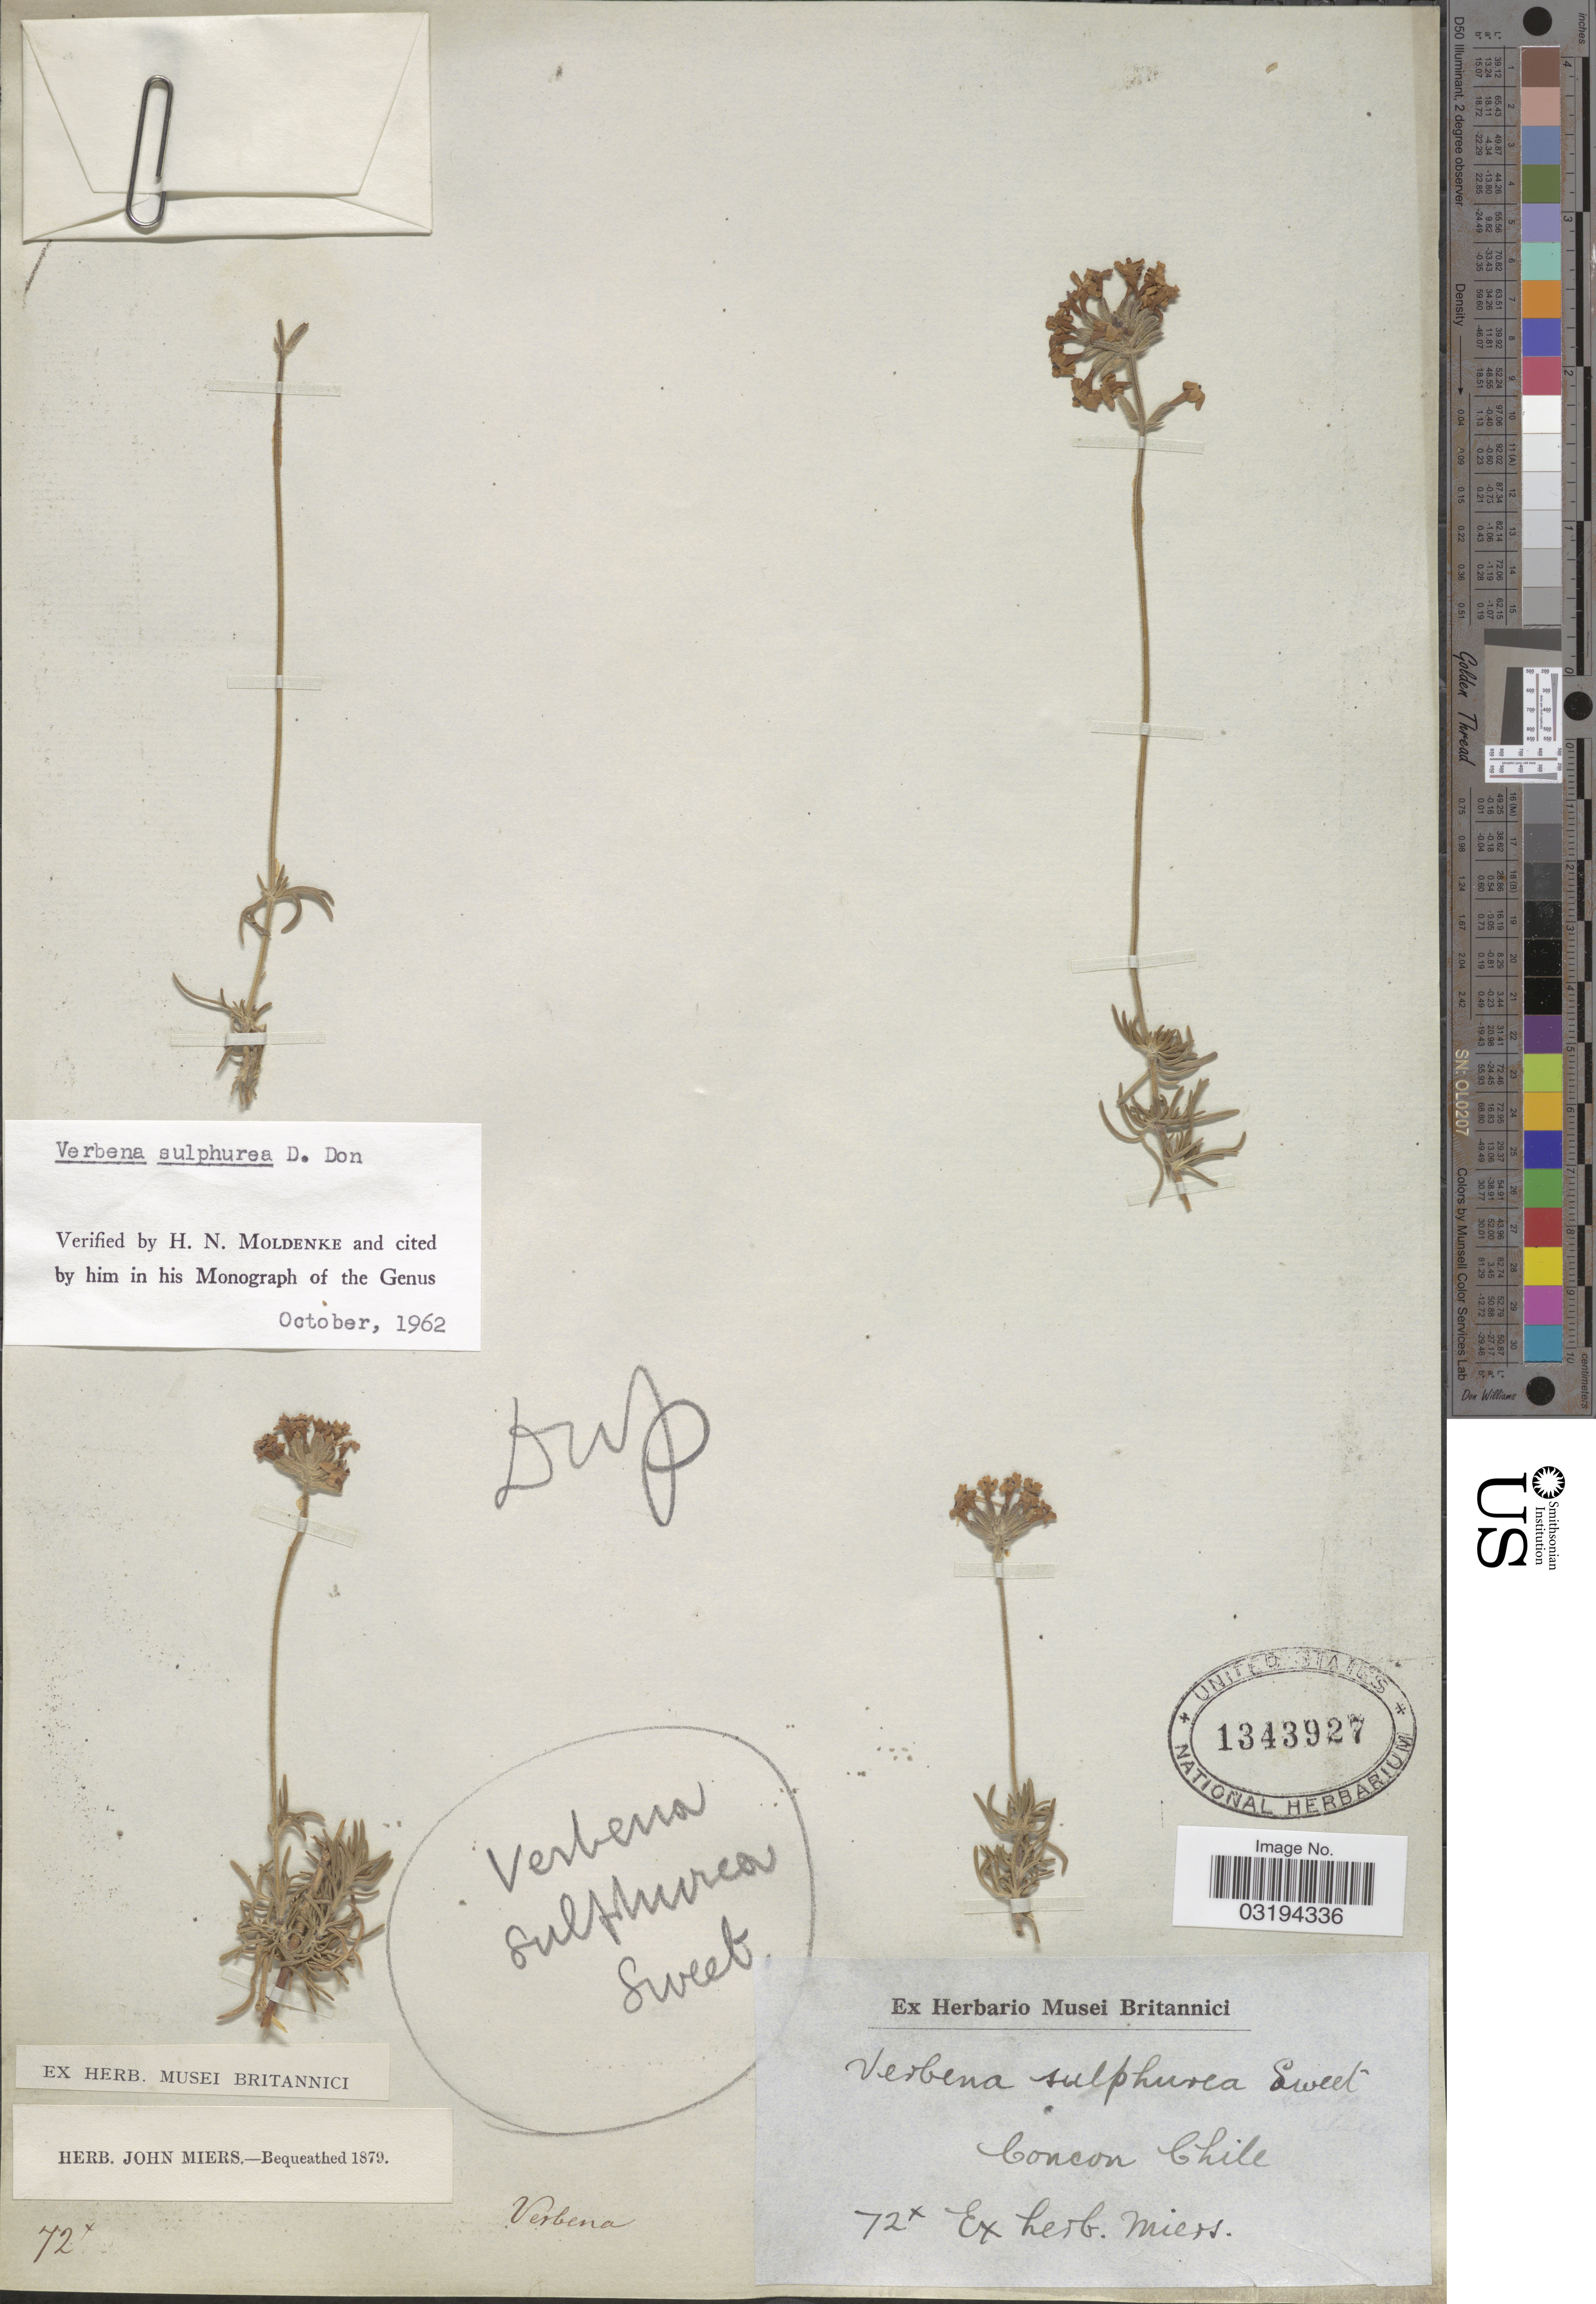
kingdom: Plantae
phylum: Tracheophyta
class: Magnoliopsida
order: Lamiales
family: Verbenaceae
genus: Verbena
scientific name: Verbena sulphurea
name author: D. Don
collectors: ex herb. Miers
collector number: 72x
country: Chile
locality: Concon.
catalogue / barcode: US 1343927